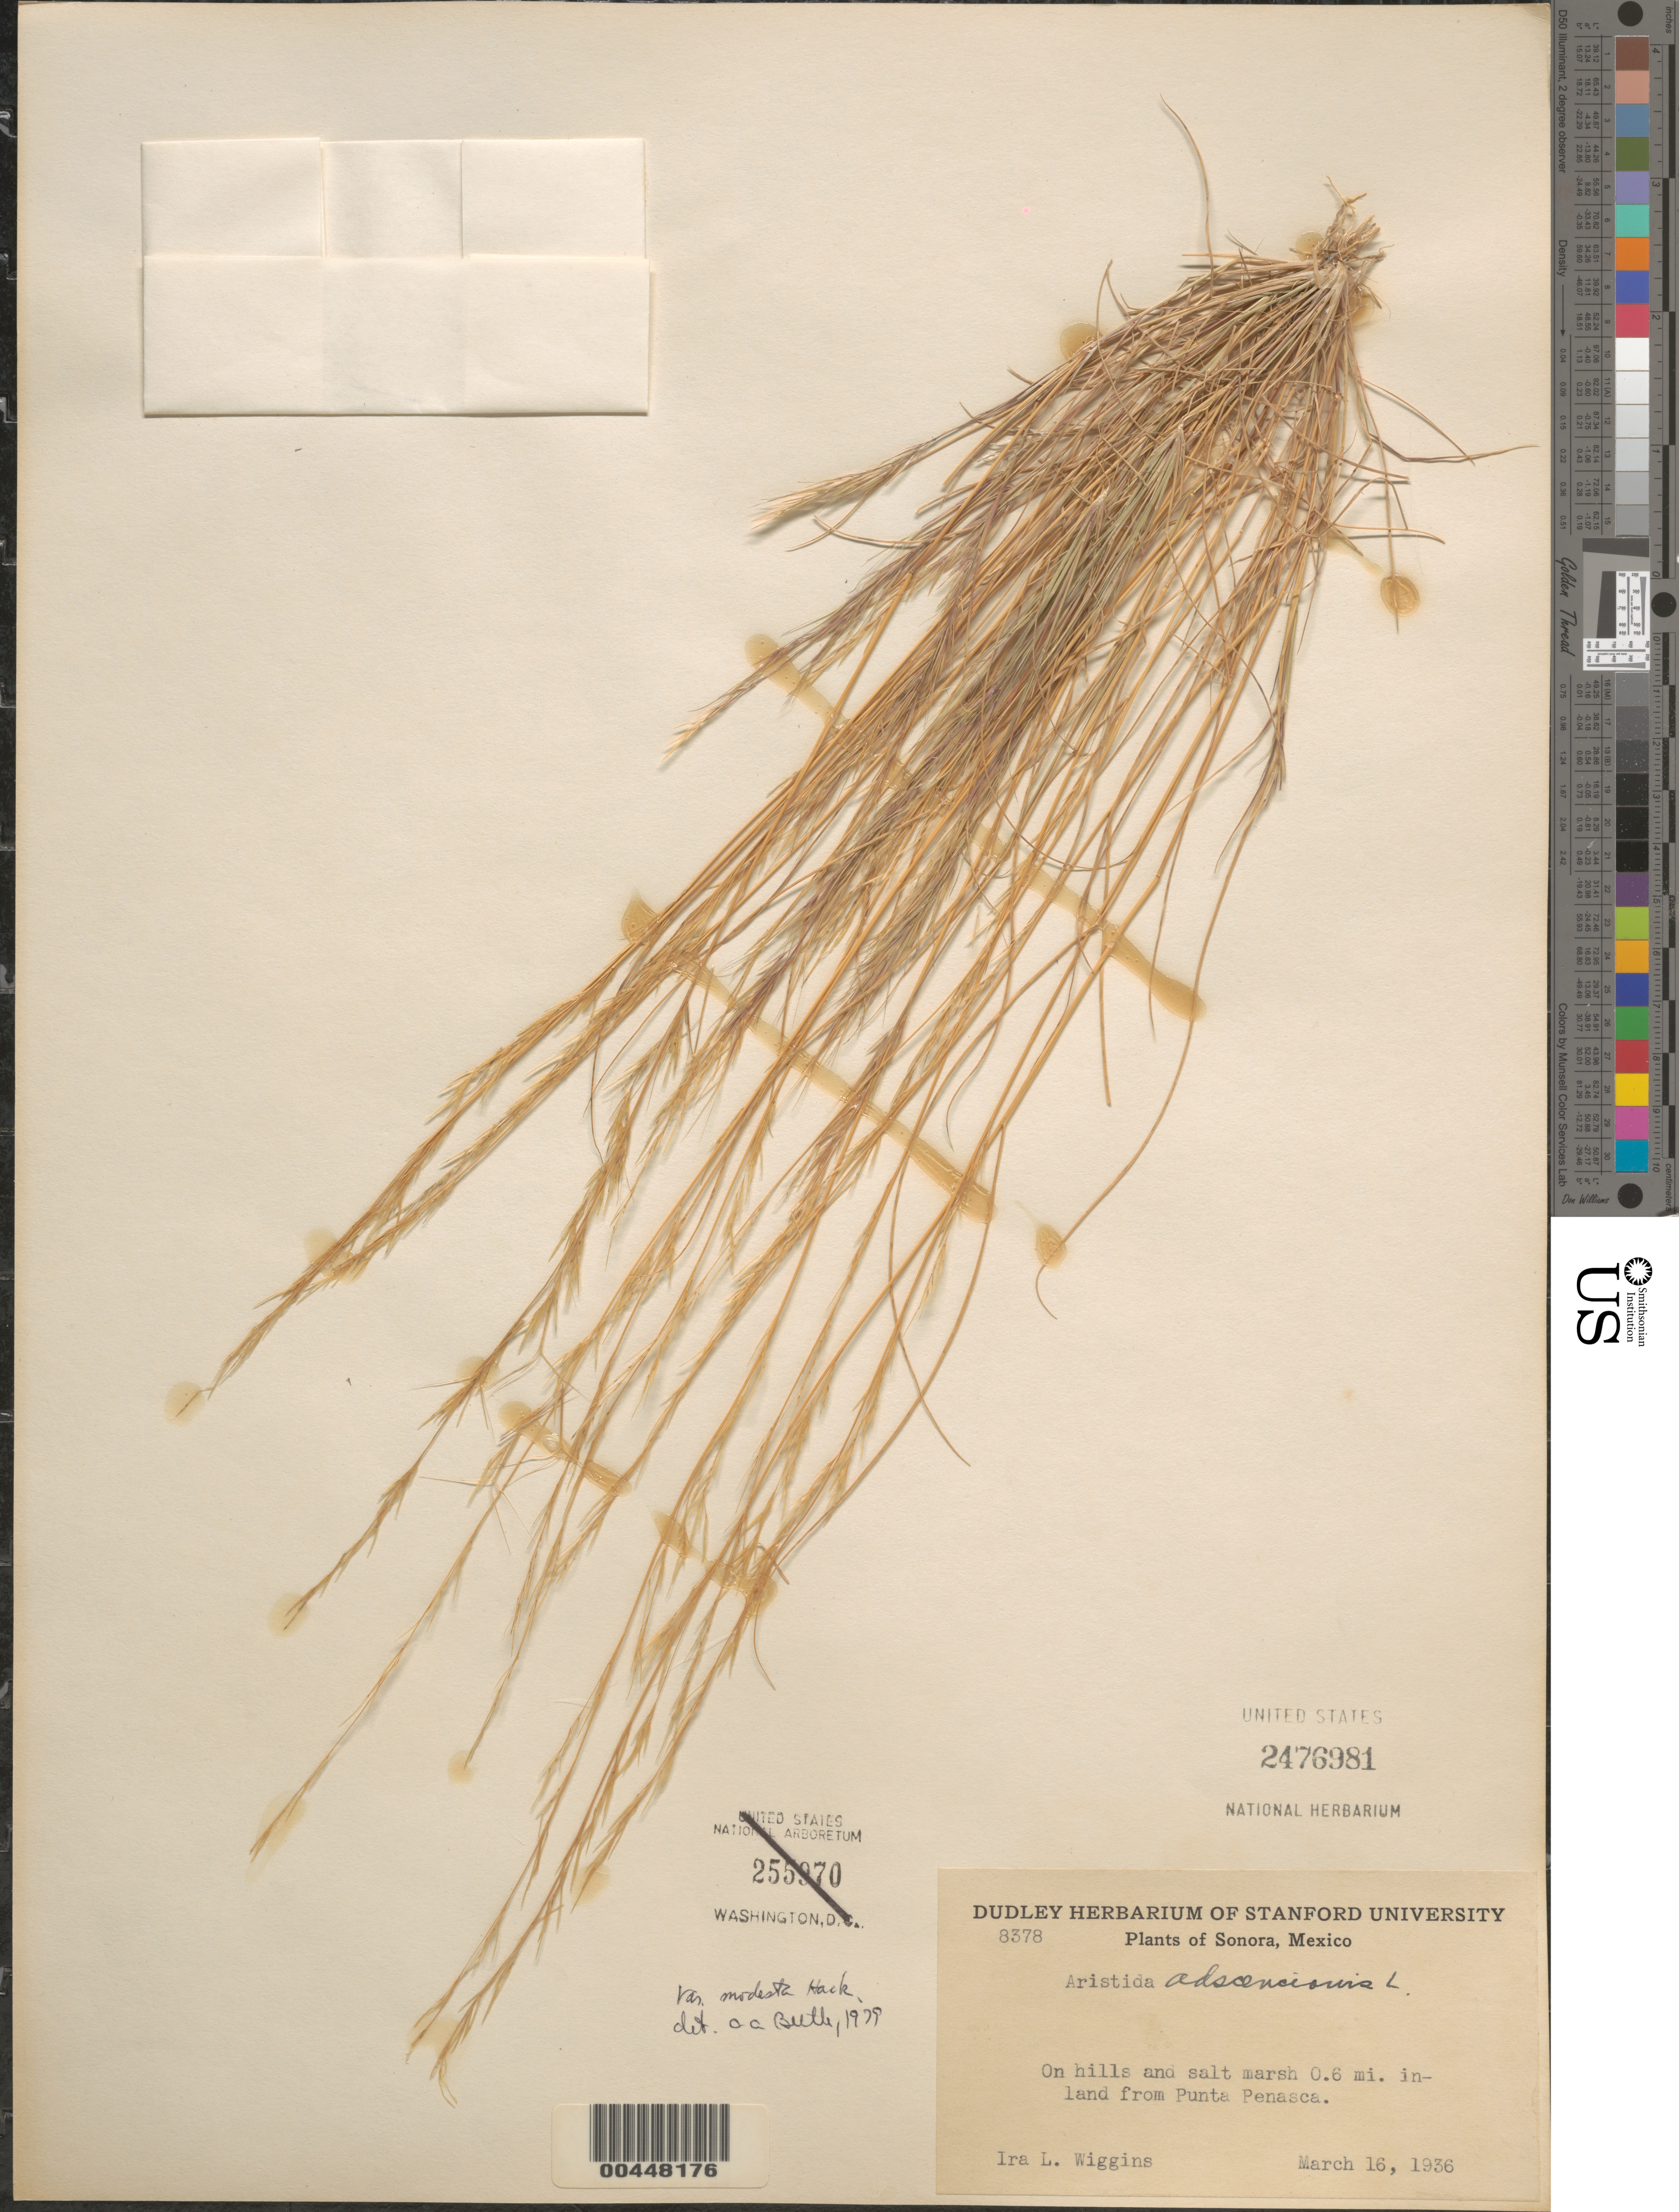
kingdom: Plantae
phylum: Tracheophyta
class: Liliopsida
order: Poales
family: Poaceae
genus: Aristida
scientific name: Aristida adscensionis var. modesta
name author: Hack. in Stuck.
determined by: Beetle, O. A.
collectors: I. L. Wiggins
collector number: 8378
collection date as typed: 16 Mar 1936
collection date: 1936-03-16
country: Mexico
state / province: Sonora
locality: Salt marsh 0.6 mi inland from Punta Penasca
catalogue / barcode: US 2476981